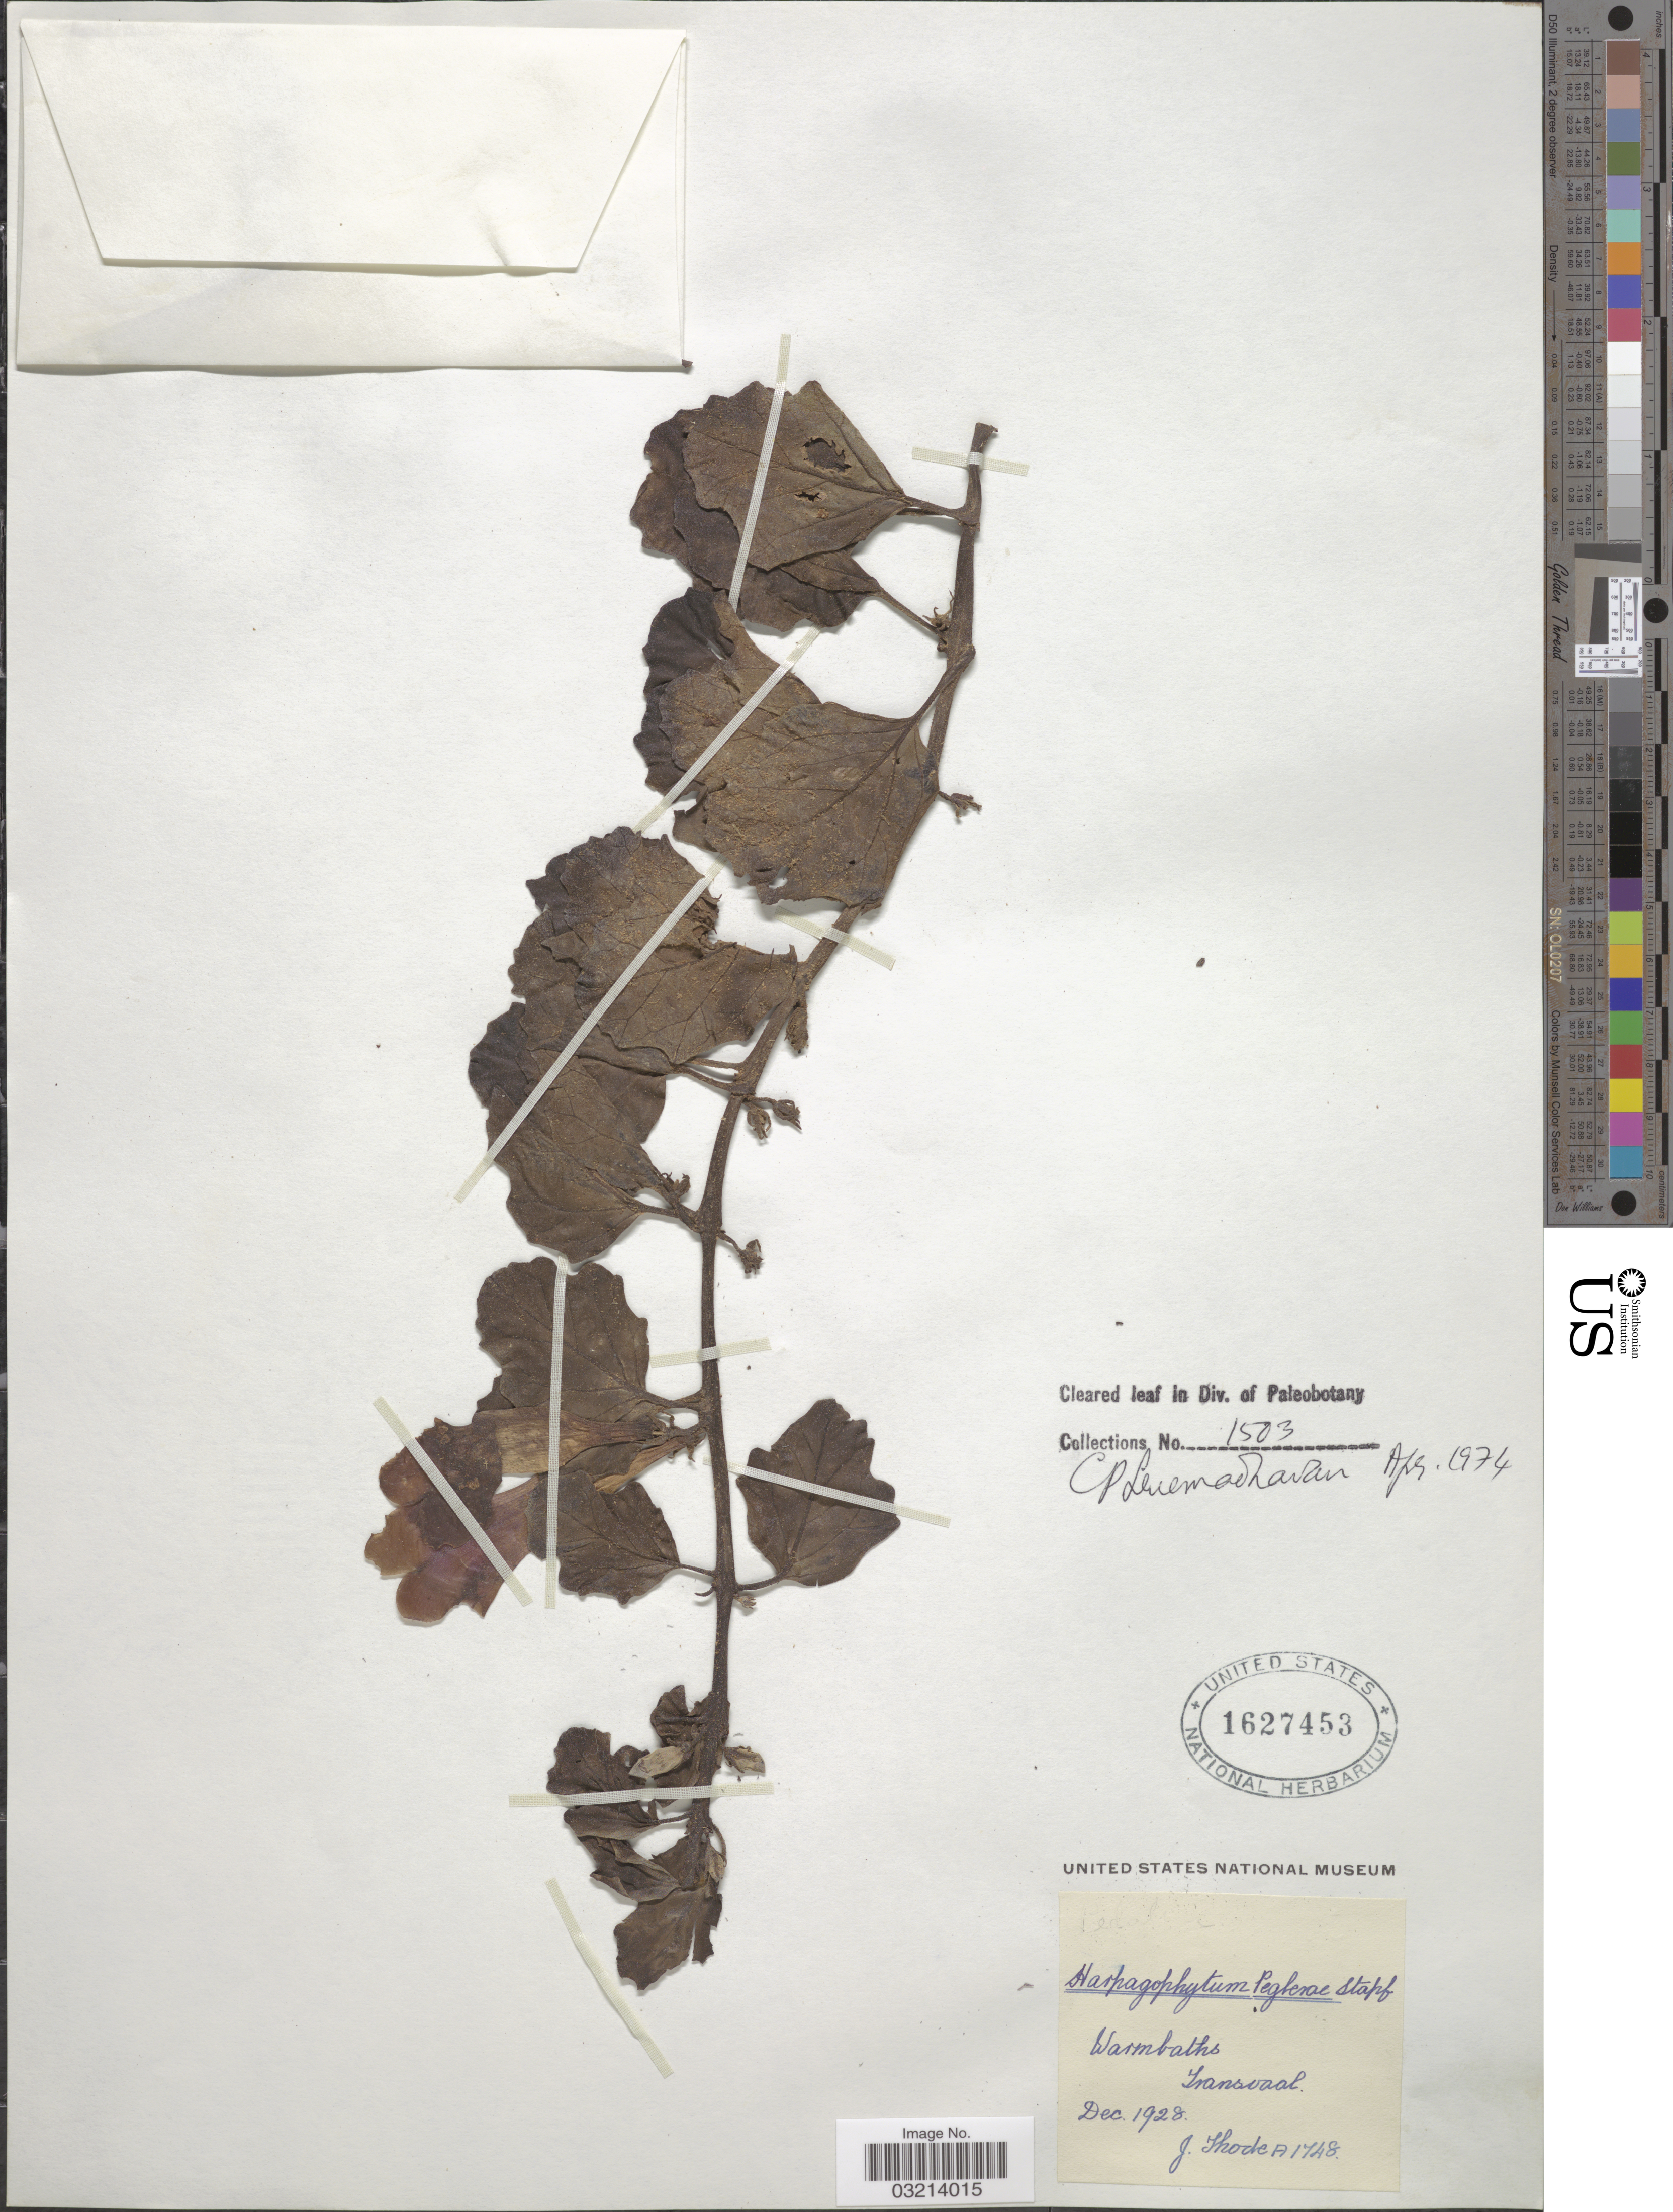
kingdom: Plantae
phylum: Tracheophyta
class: Magnoliopsida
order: Lamiales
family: Pedaliaceae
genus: Harpagophytum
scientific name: Harpagophytum peglerae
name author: Stapf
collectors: J. Thode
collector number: A1748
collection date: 1928-12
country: South Africa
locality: Warmbaths. Transvaal.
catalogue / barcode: US 1627453